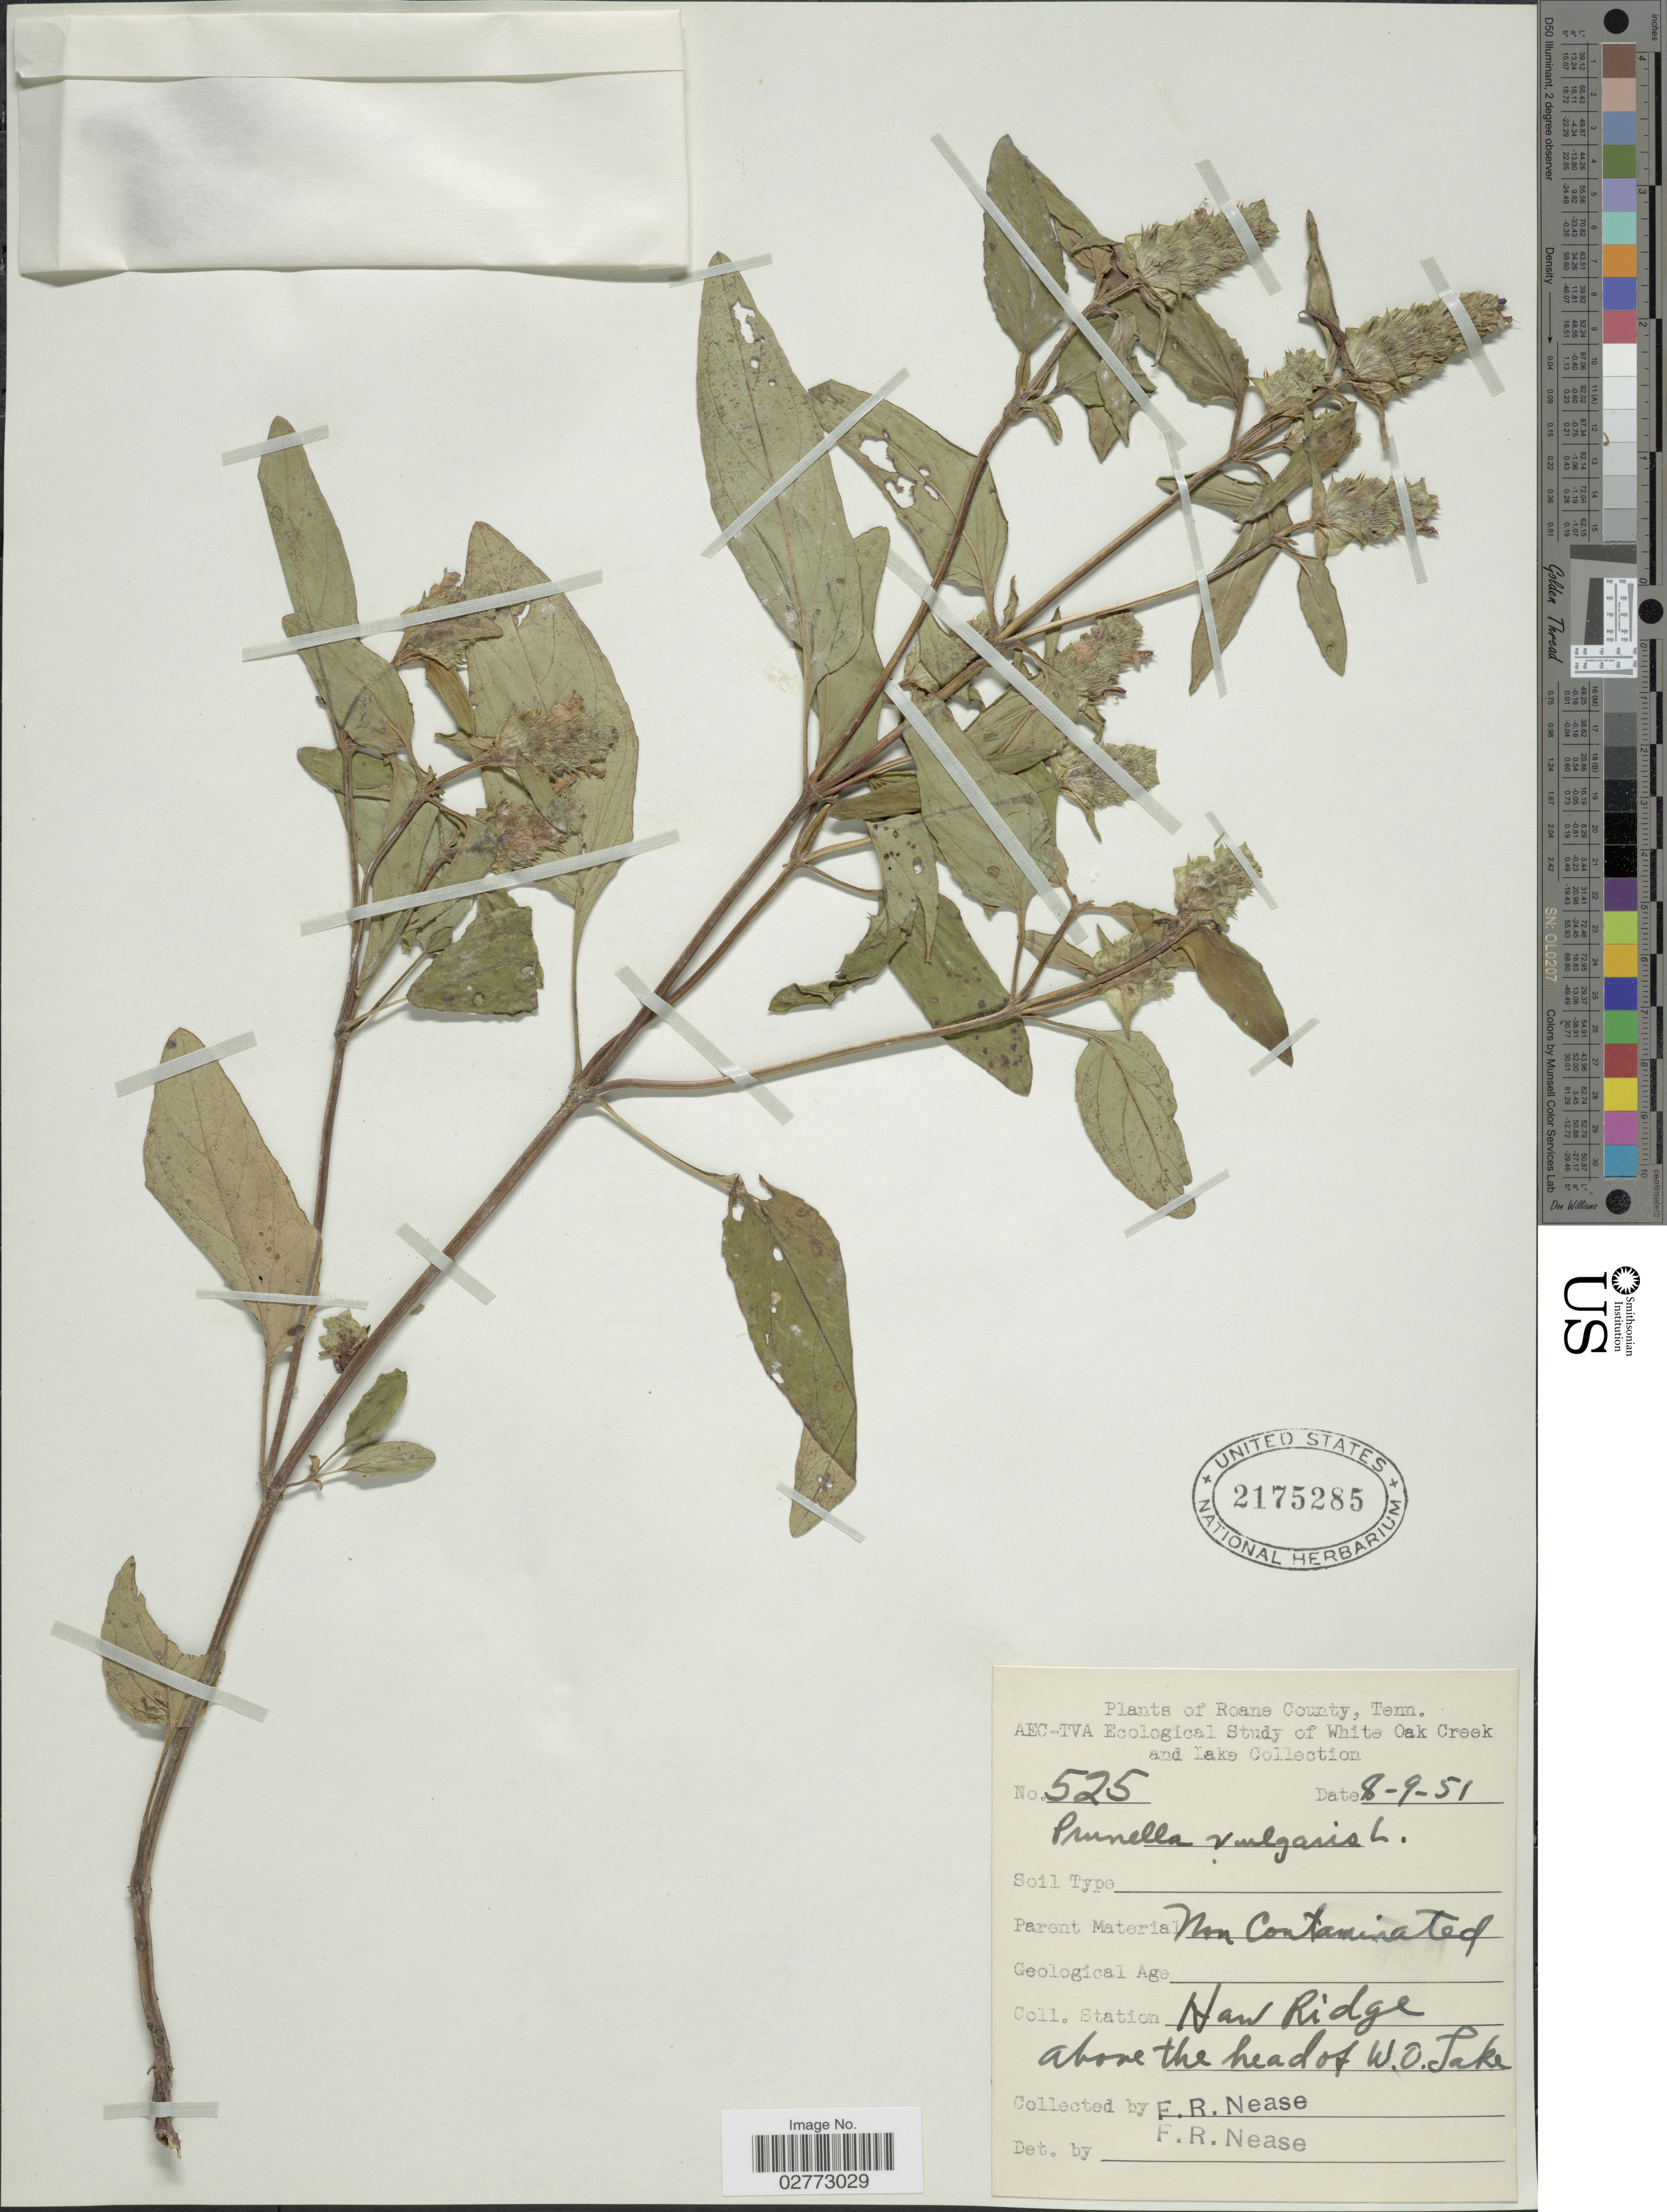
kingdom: Plantae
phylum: Tracheophyta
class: Magnoliopsida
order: Lamiales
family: Lamiaceae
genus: Prunella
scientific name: Prunella vulgaris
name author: L.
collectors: F. Nease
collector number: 525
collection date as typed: Transcribed d/m/y: 9/8/51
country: United States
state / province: Tennessee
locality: Roane County. Haw Ridge above the head of White Oak Lake.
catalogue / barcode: US 2175285